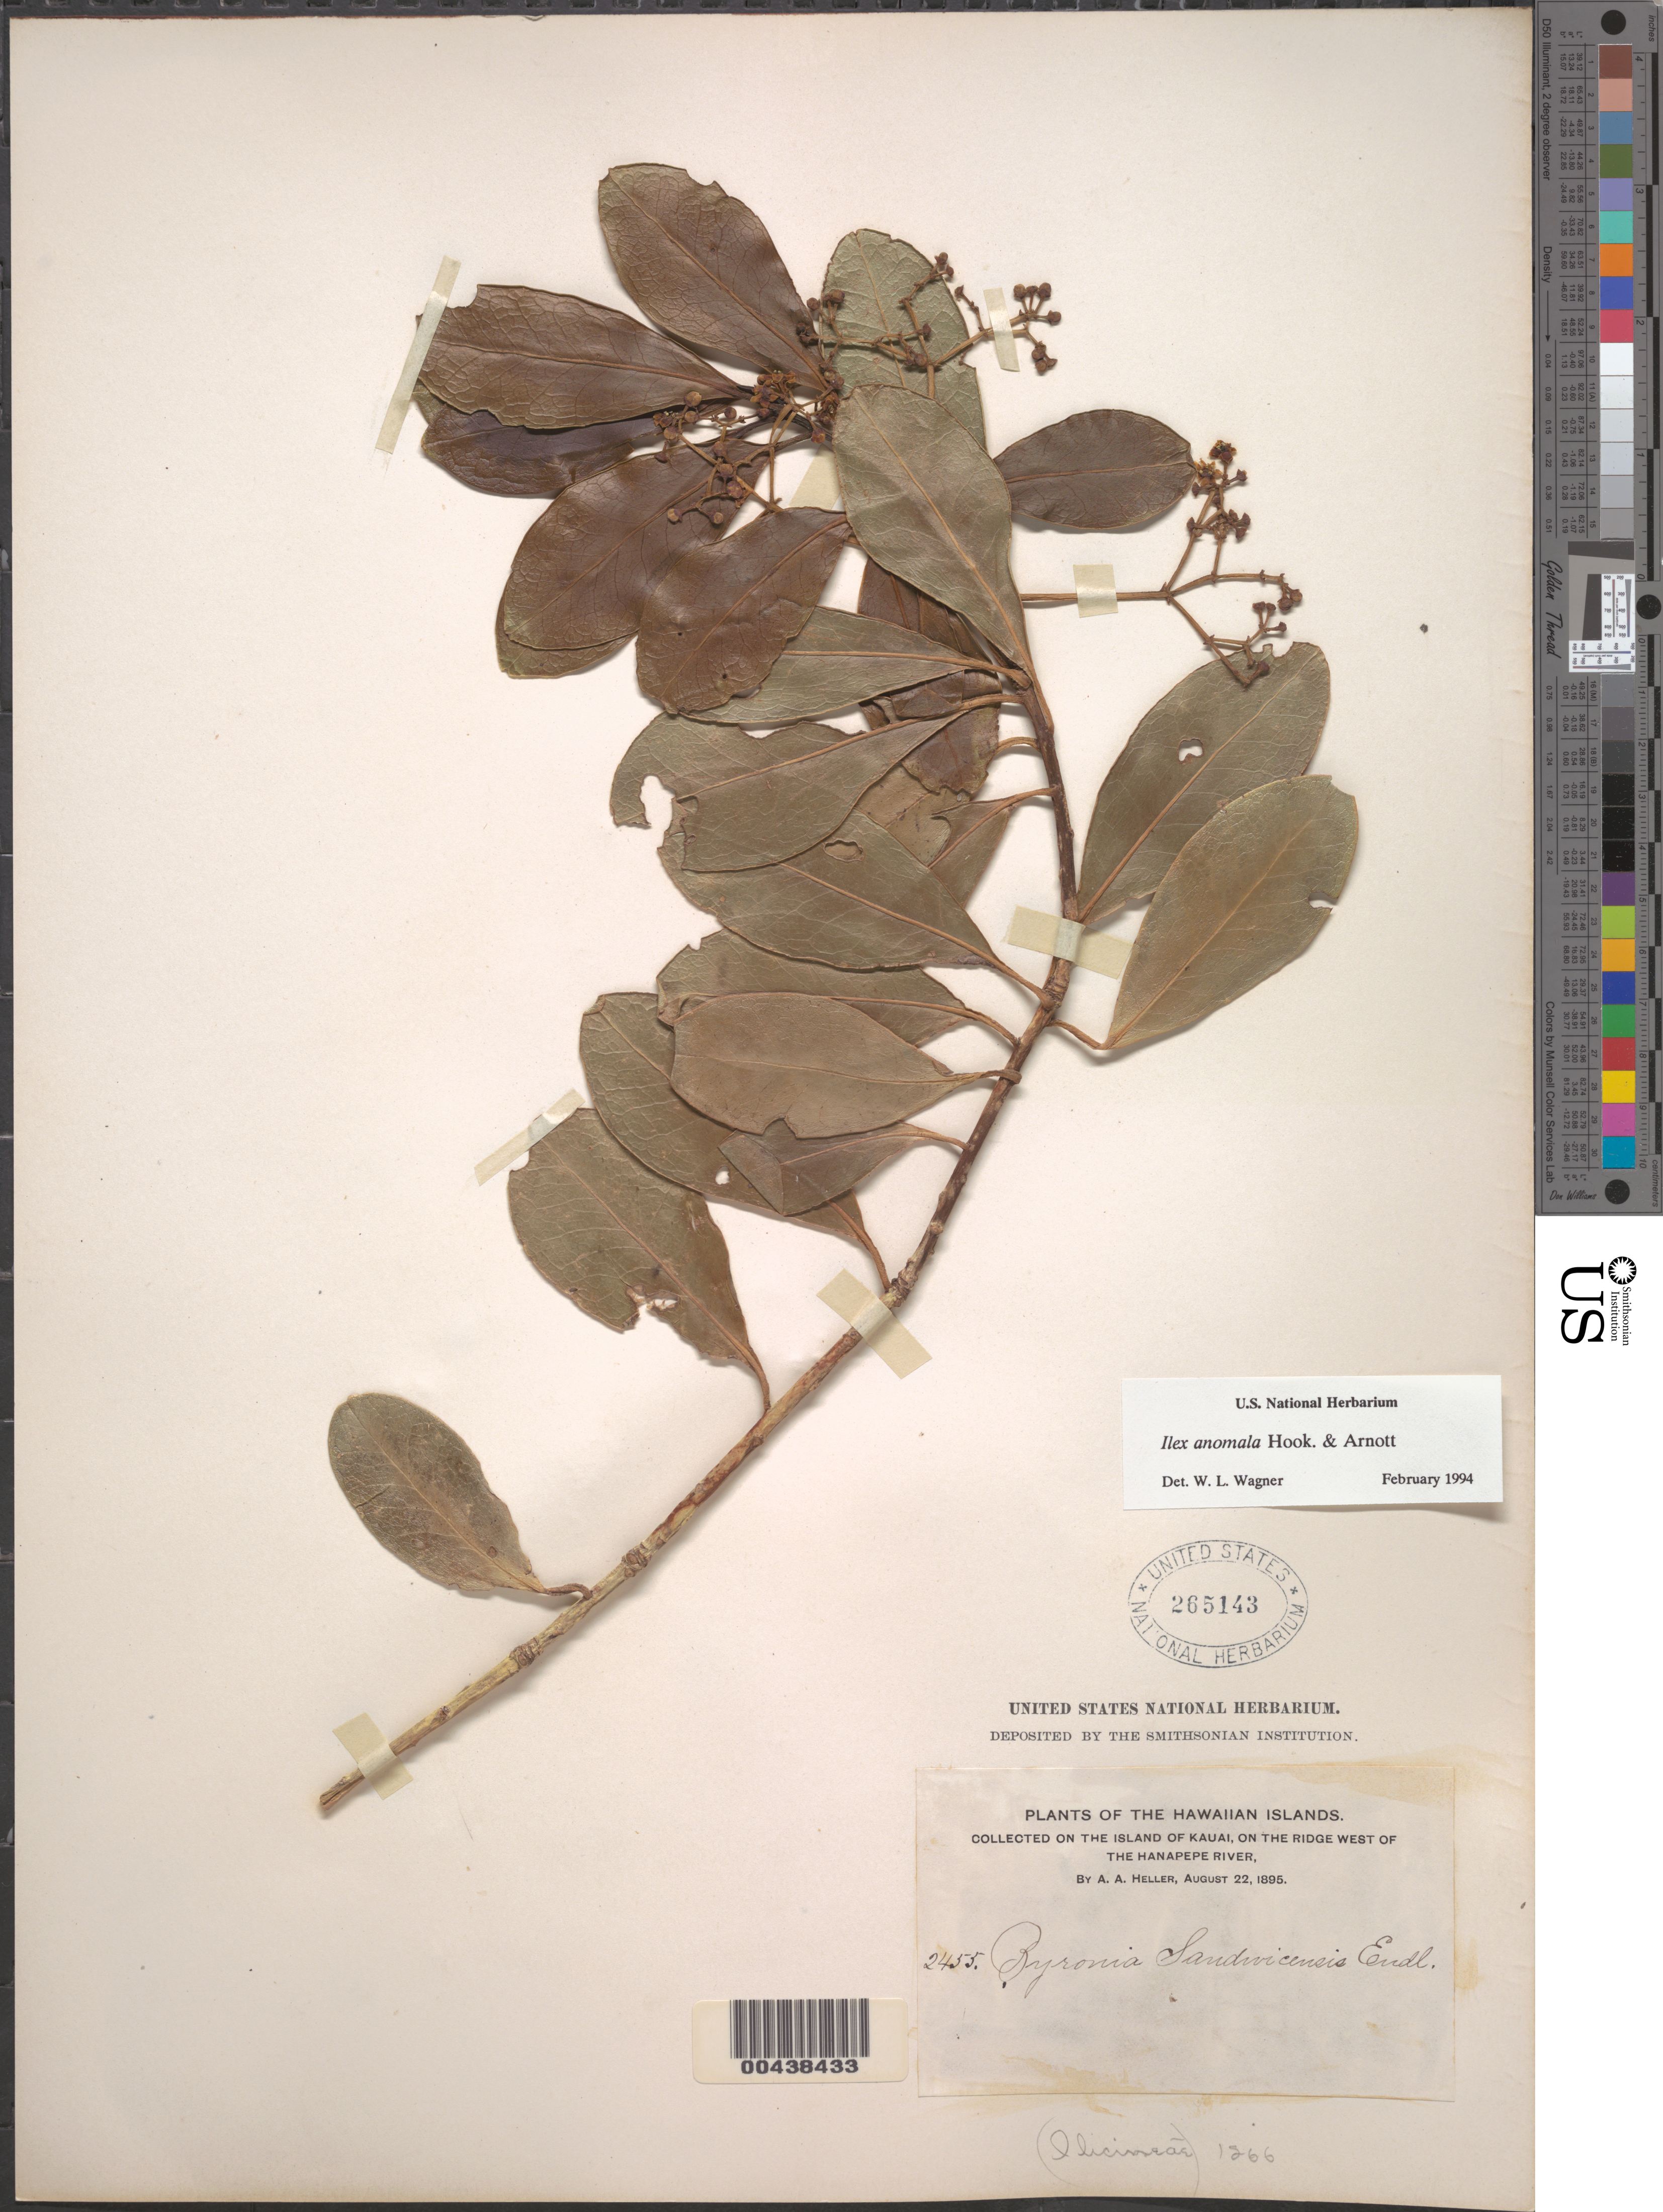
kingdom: Plantae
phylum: Tracheophyta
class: Magnoliopsida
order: Aquifoliales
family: Aquifoliaceae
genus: Ilex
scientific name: Ilex anomala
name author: Hook. & Arn.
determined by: Wagner, W. L., (BOT), Smithsonian Institution - National Museum of Natural History (UNITED STATES)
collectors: A. A. Heller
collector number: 2455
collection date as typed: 22 Aug 1895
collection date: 1895-08-22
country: United States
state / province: Hawaii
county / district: Kauai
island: Kaua'i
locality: on the ridge W of the Hanapepe River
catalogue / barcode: US 265143